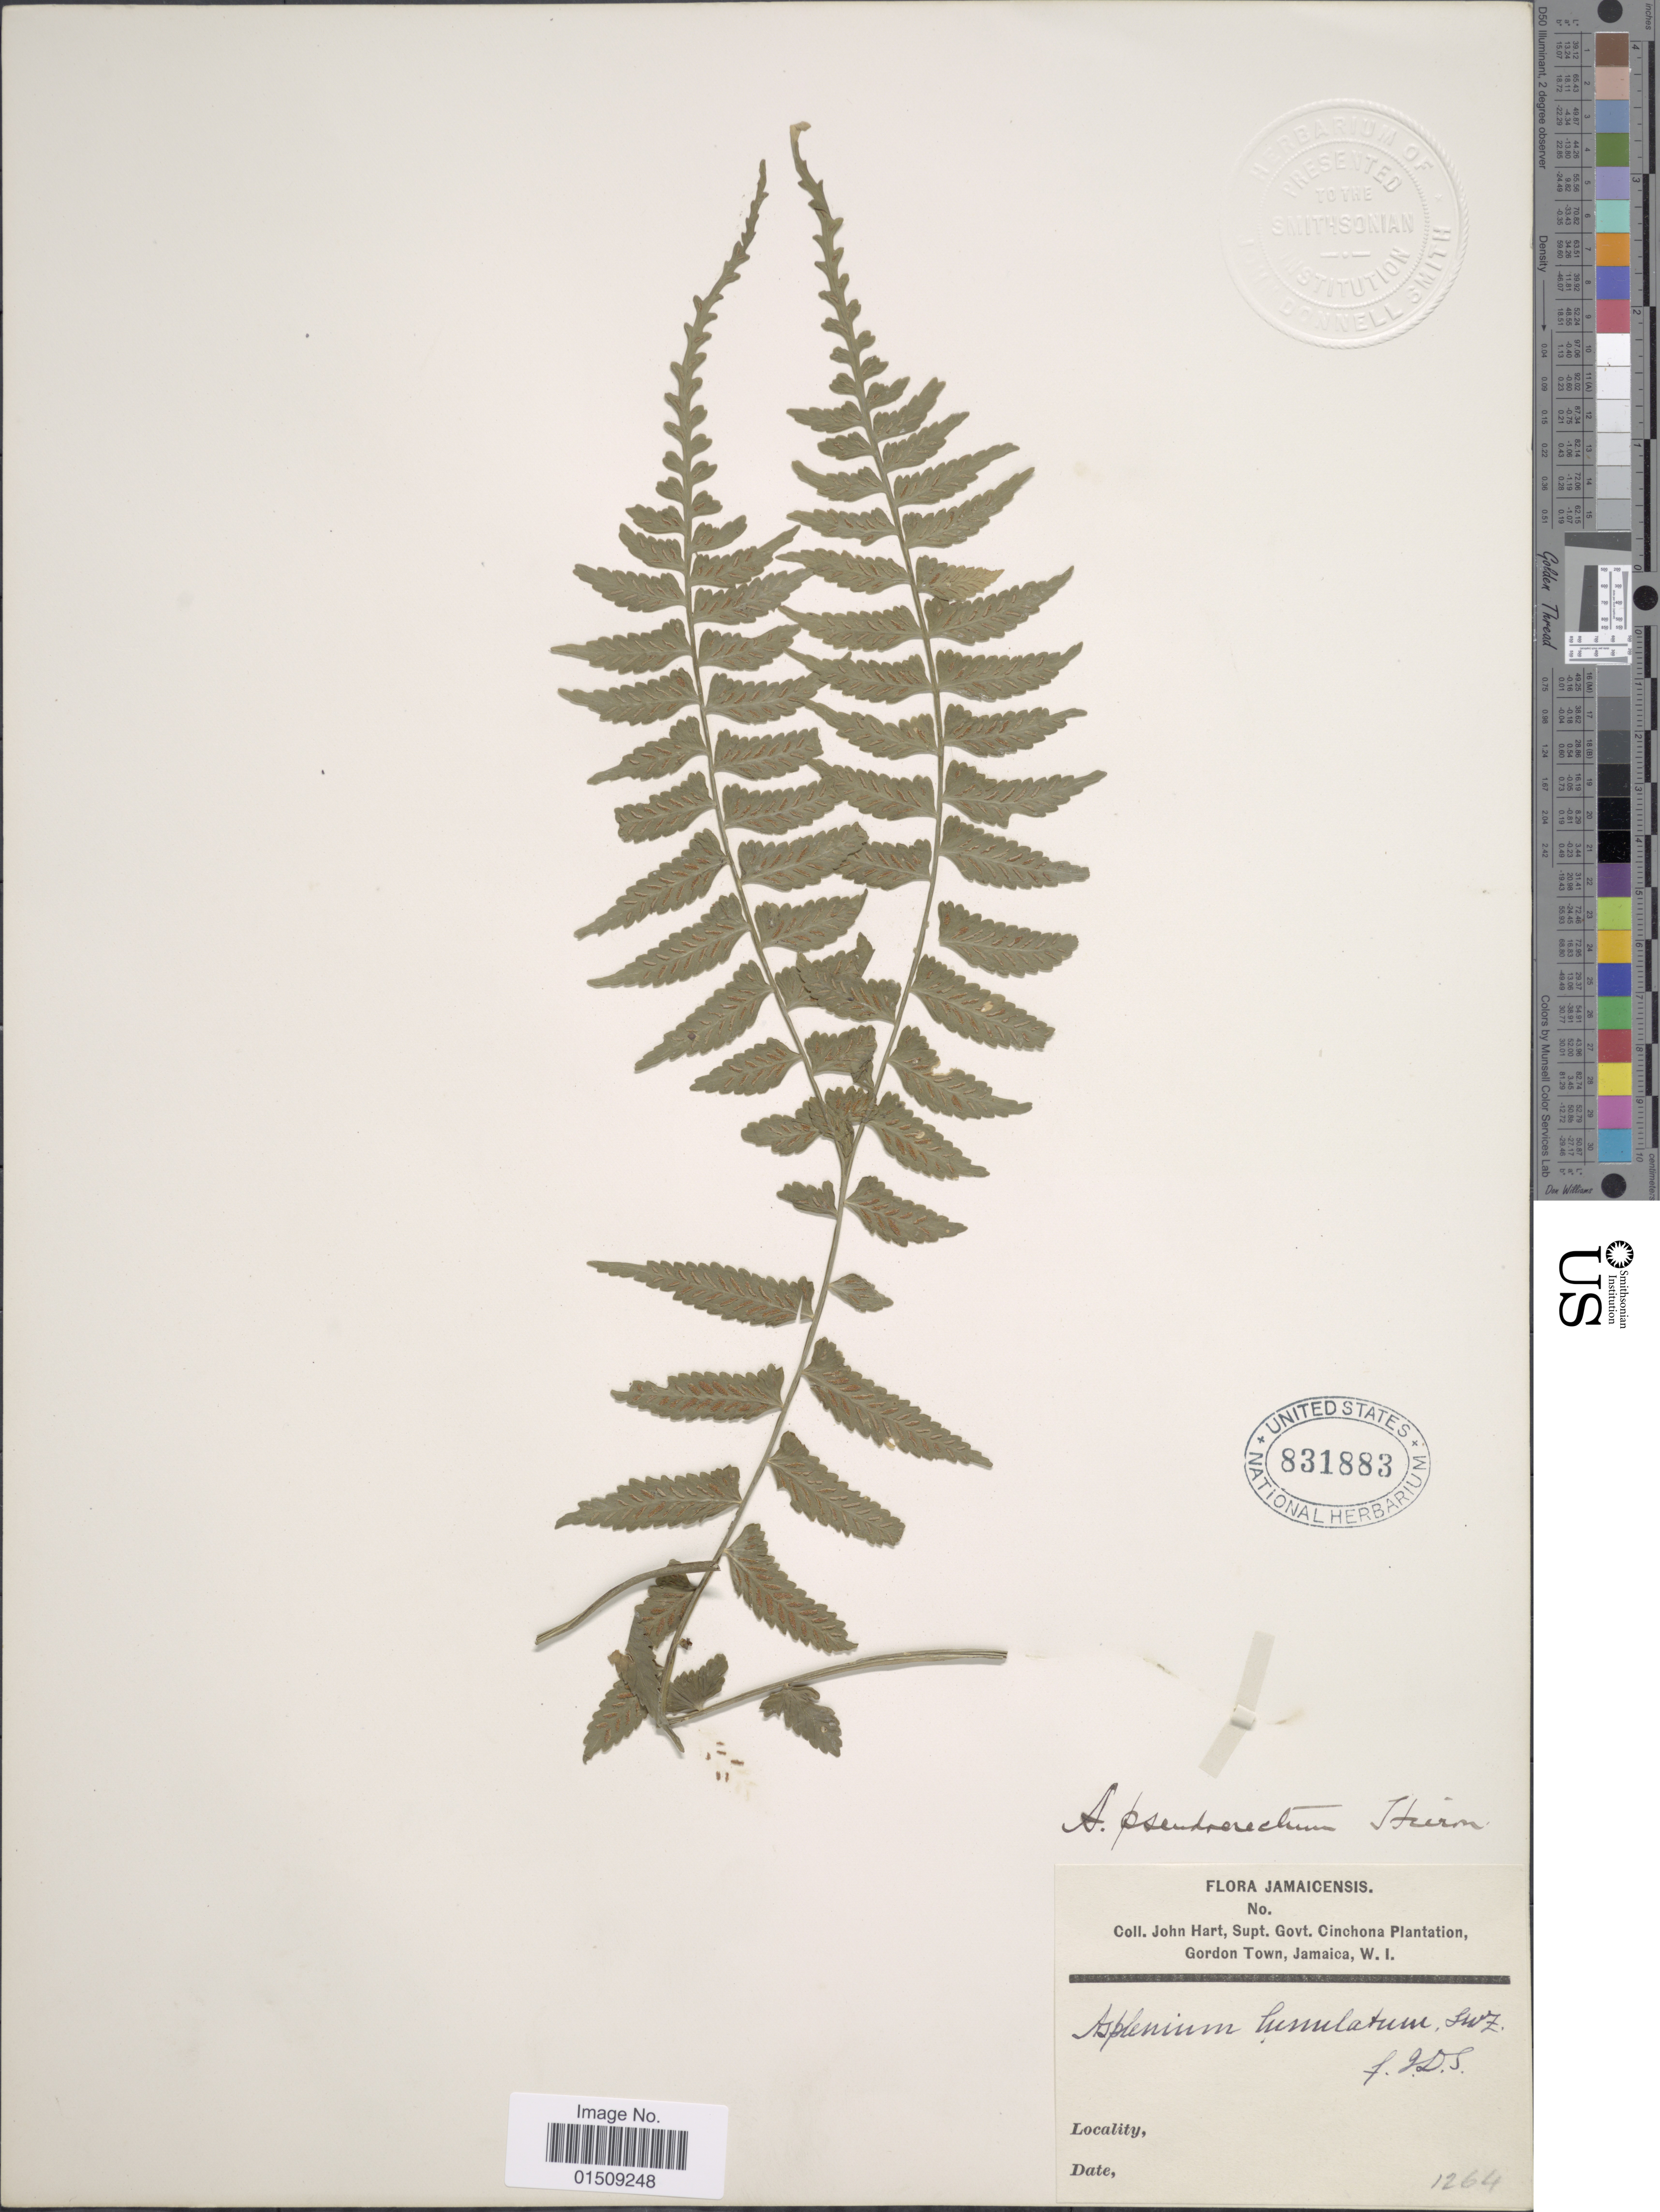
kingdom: Plantae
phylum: Tracheophyta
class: Polypodiopsida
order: Polypodiales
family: Aspleniaceae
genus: Asplenium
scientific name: Asplenium pteropus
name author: Kaulf.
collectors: J. H. Hart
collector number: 1264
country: Jamaica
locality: Cinchona Plantation, Gordon Town, Jamaica W.I. [unsure placement]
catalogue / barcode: US 831883